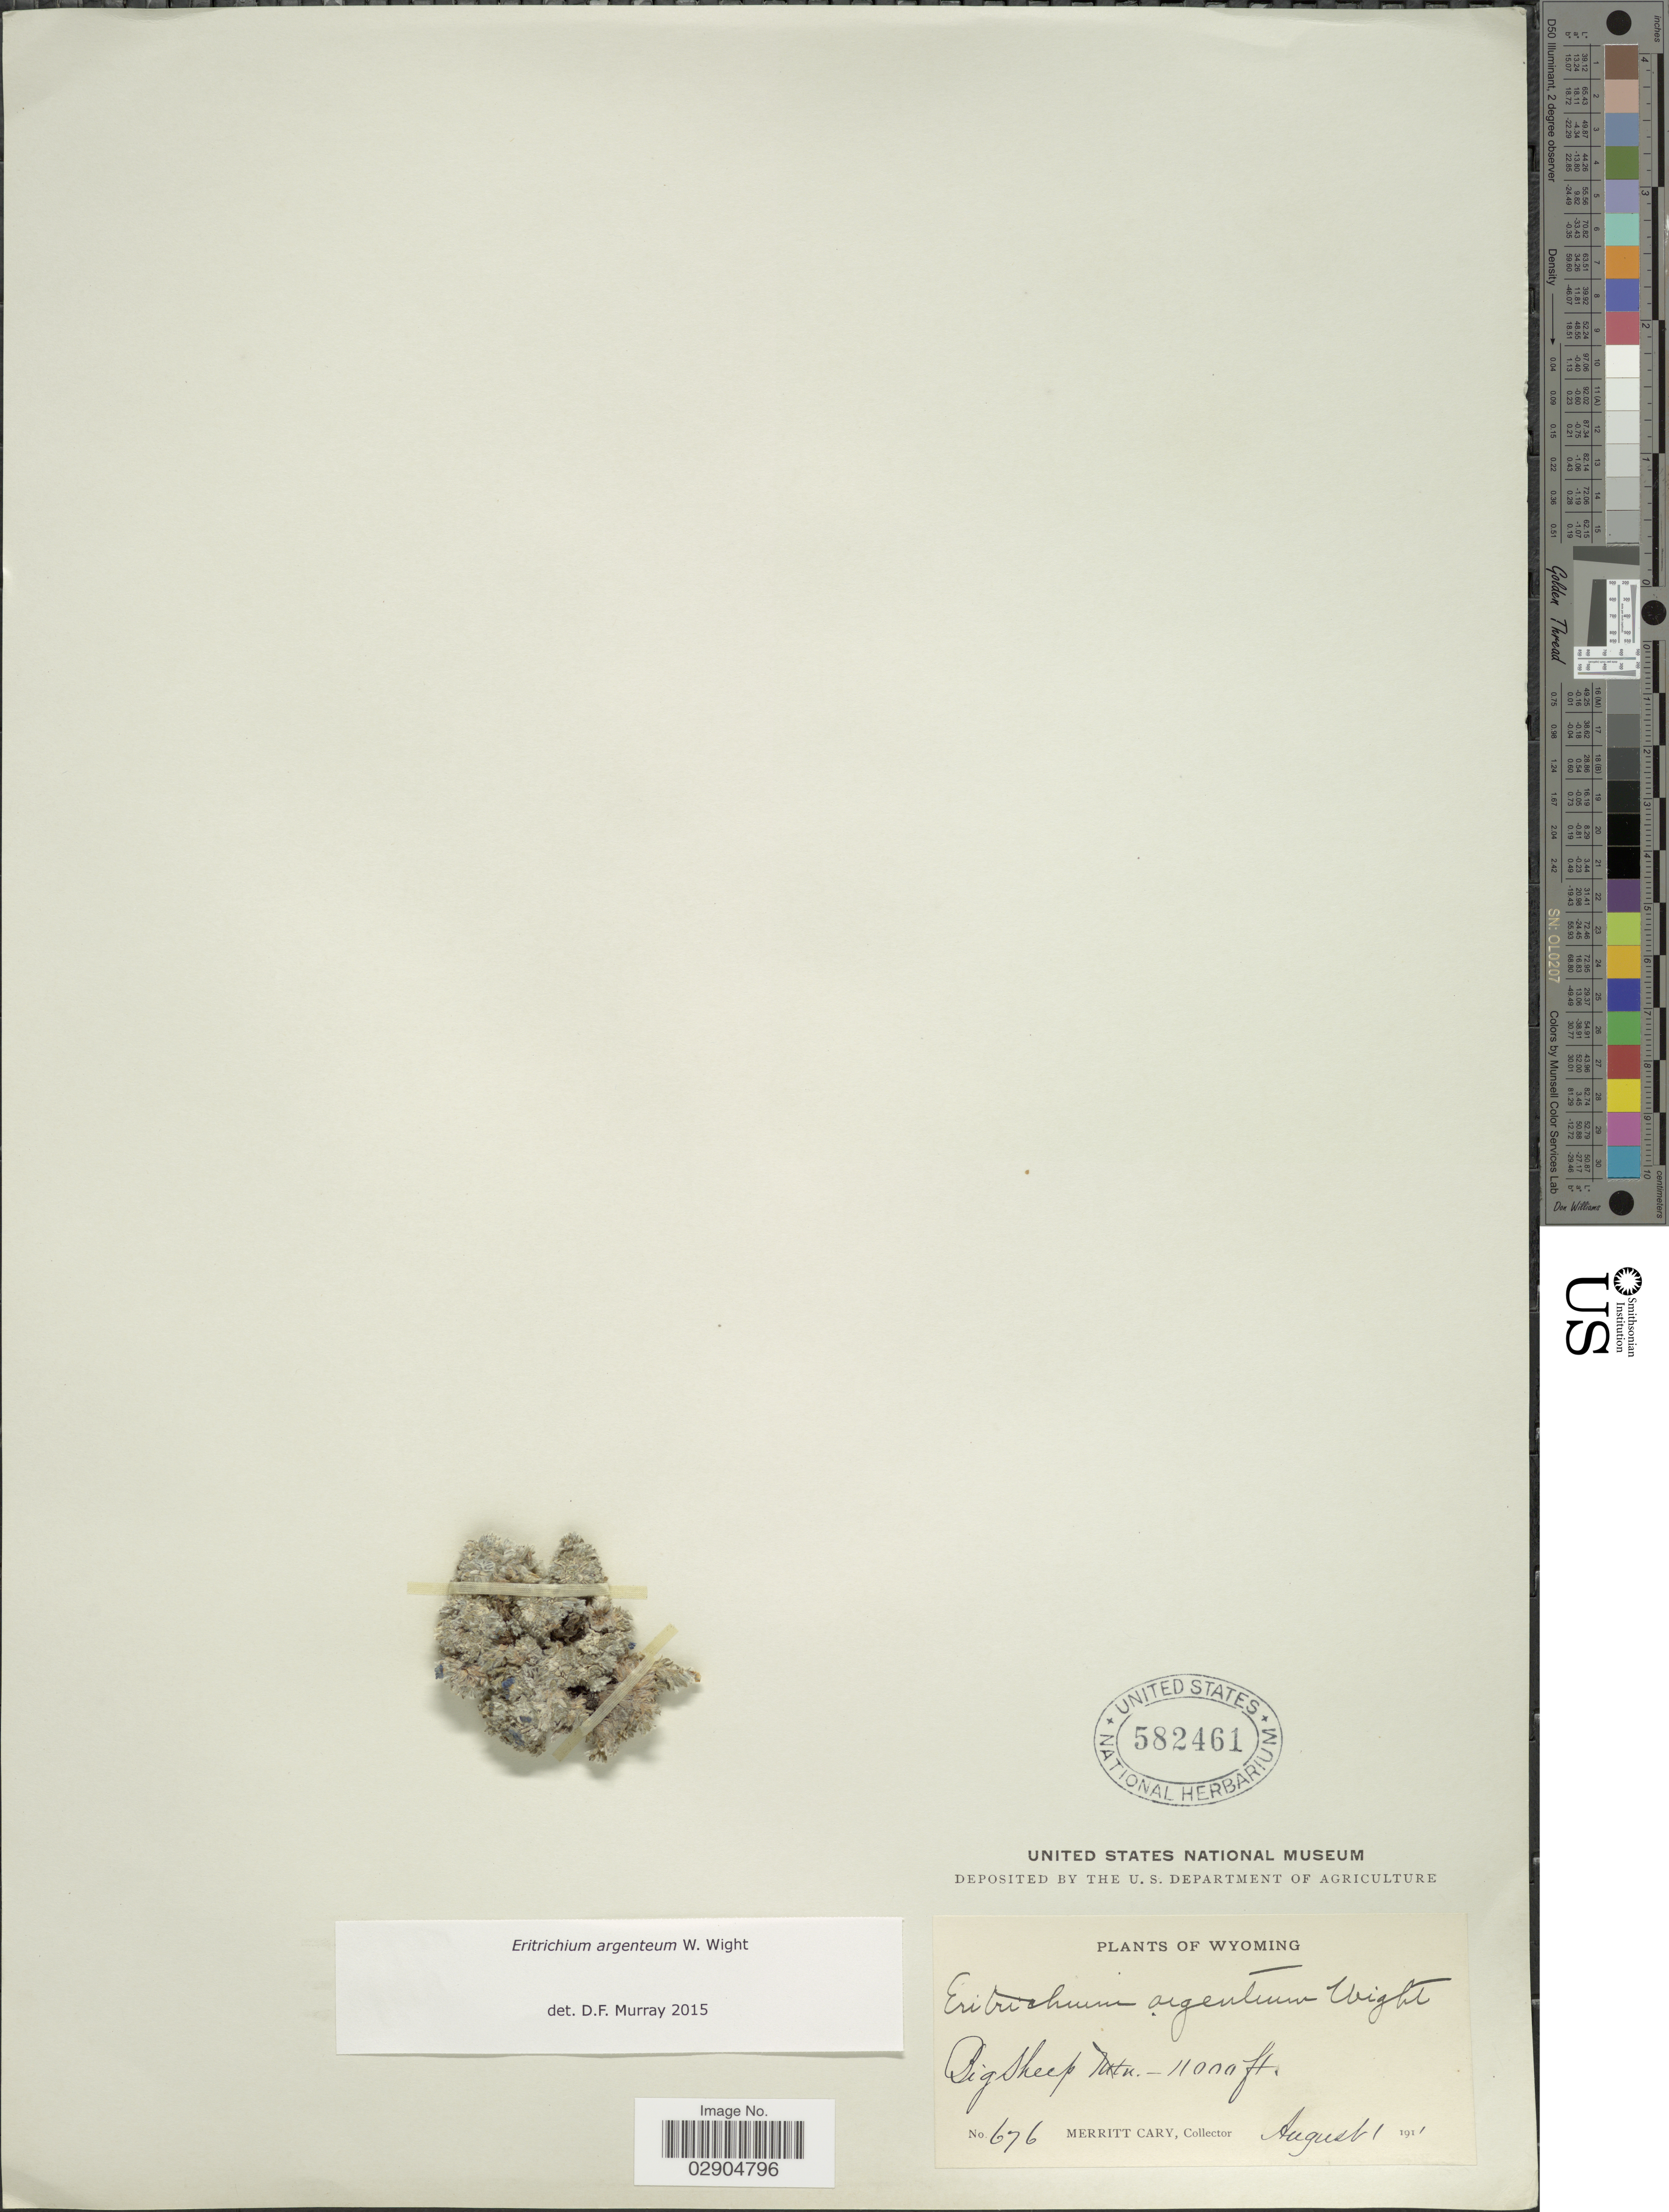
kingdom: Plantae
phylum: Tracheophyta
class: Magnoliopsida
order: Boraginales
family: Boraginaceae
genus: Eritrichium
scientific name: Eritrichium argenteum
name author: W. Wight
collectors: C. Merritt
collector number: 676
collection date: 1911-08-01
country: United States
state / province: Wyoming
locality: Big Sheep Mtn.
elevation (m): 3353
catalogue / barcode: US 582461